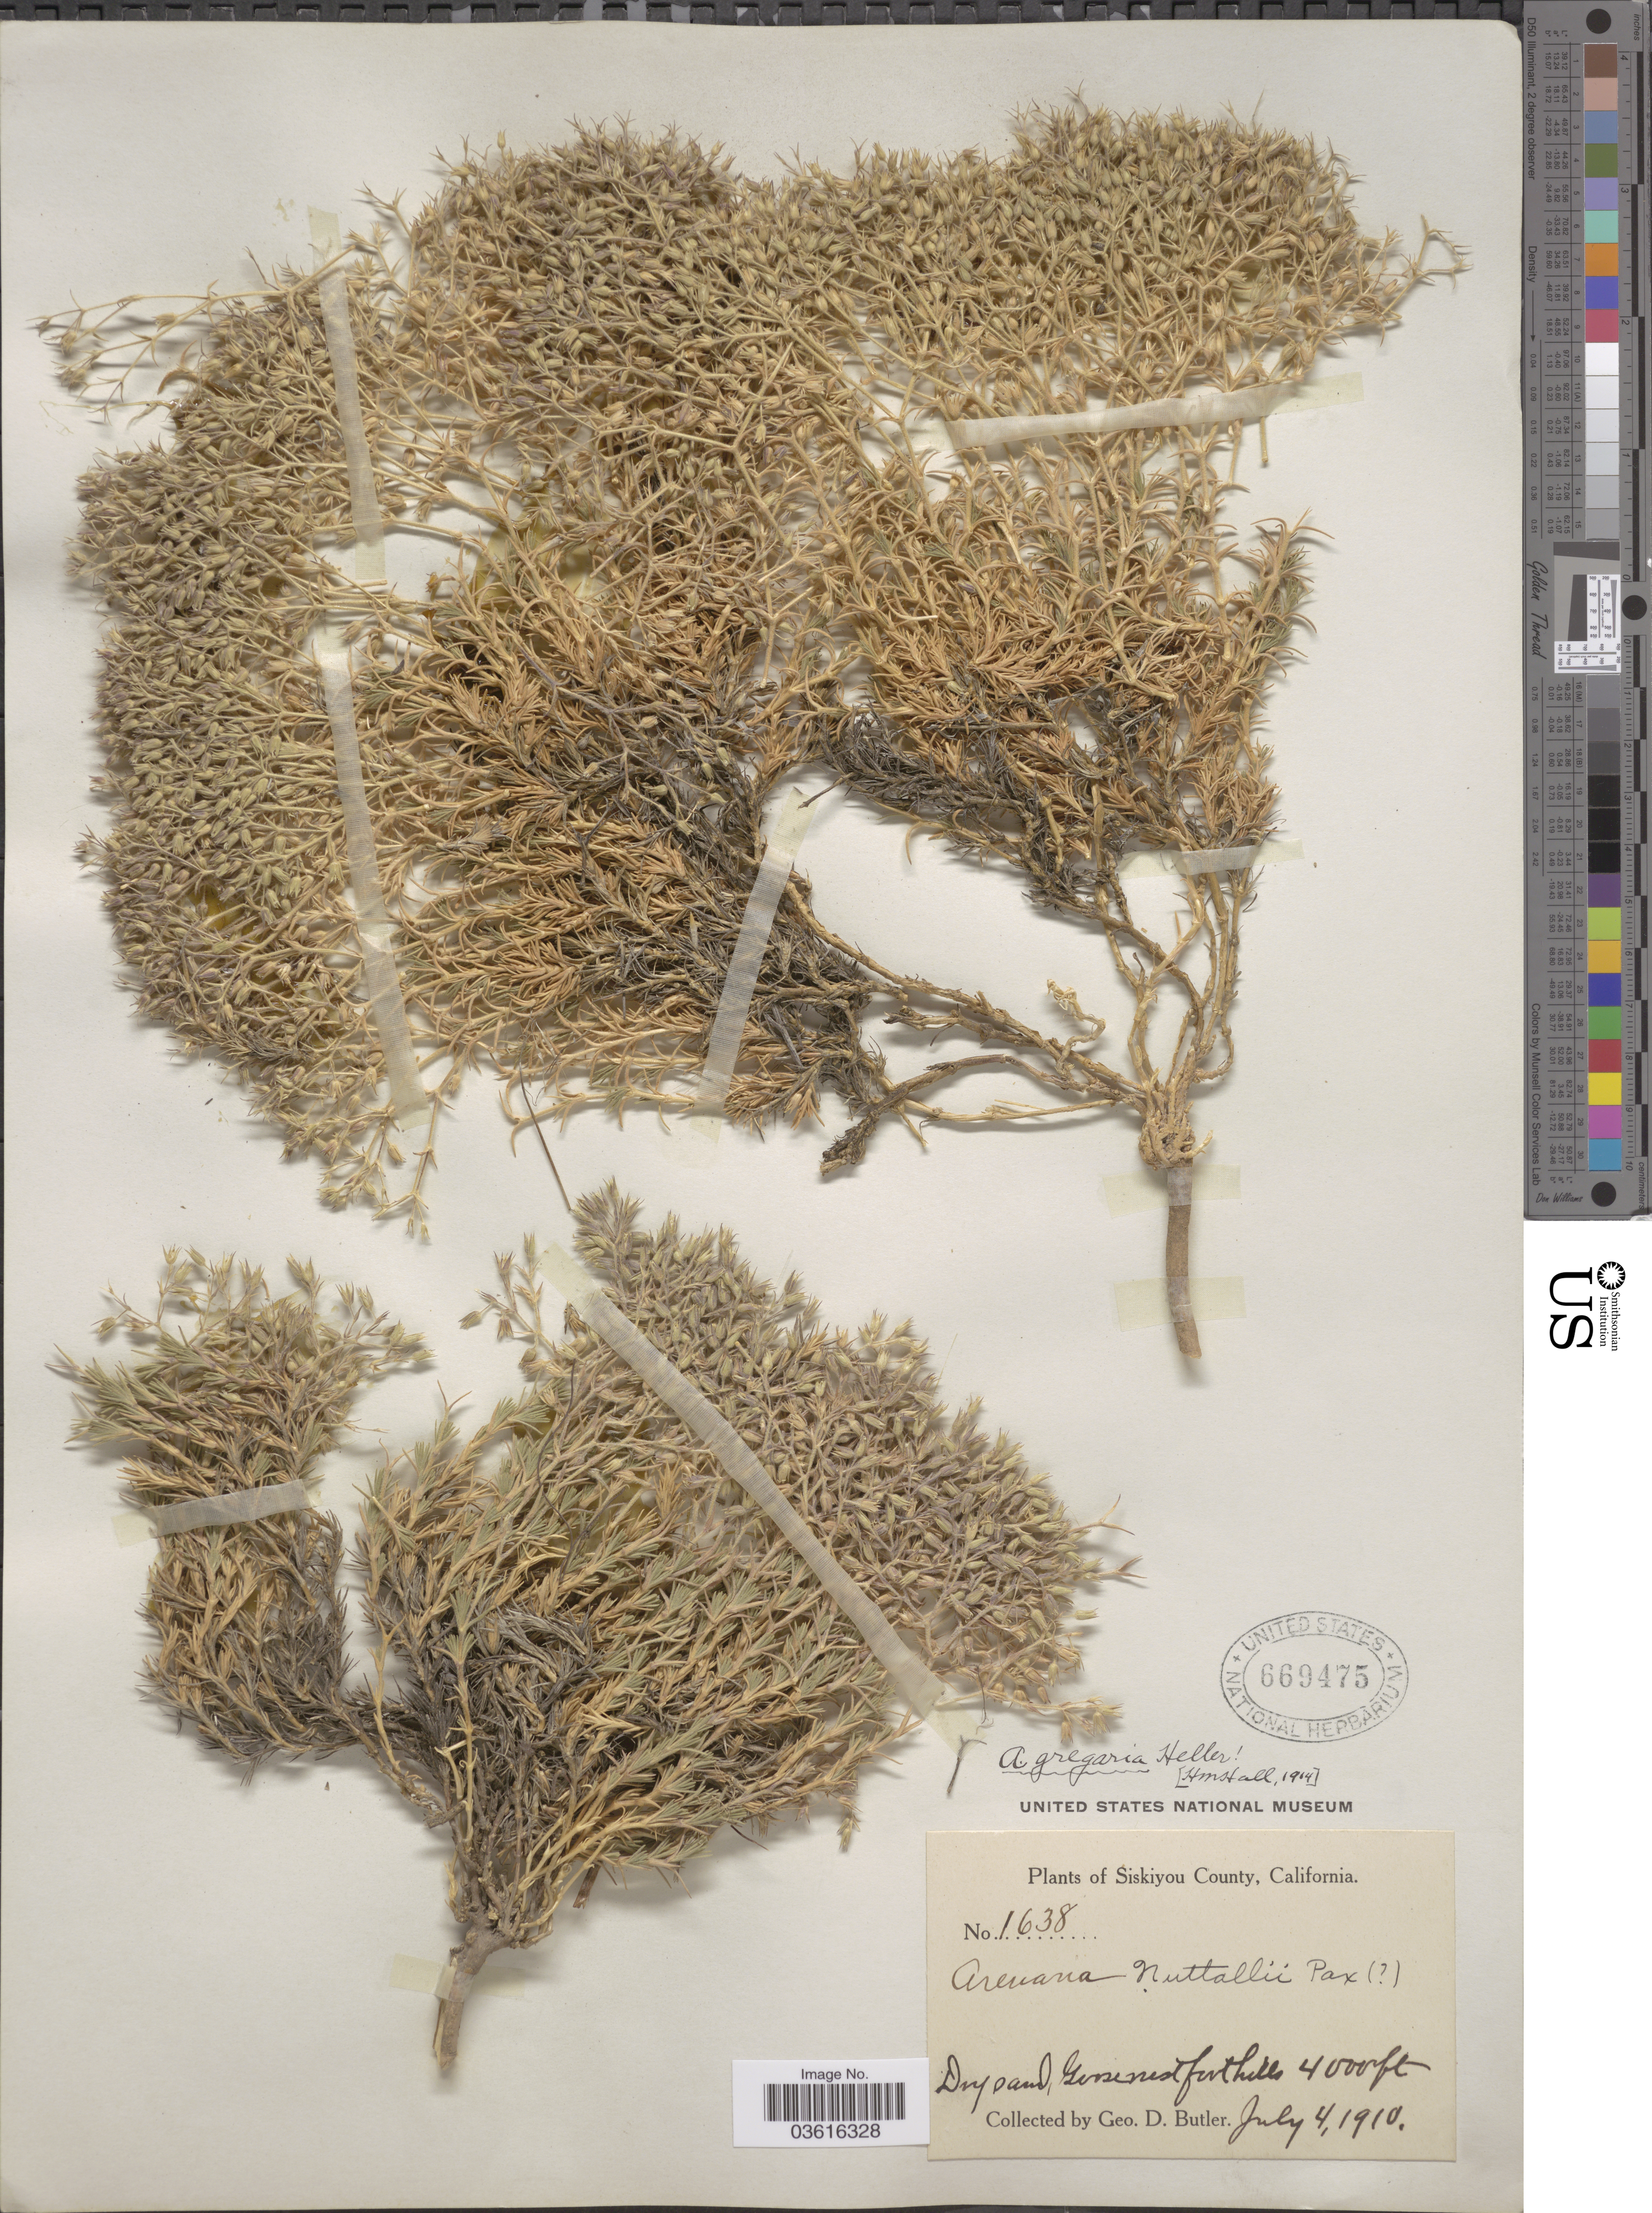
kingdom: Plantae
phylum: Tracheophyta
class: Magnoliopsida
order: Caryophyllales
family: Caryophyllaceae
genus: Minuartia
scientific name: Minuartia nuttallii subsp. gregaria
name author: (A. Heller) McNeill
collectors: G. D. Butler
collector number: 1638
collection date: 1910-07-04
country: United States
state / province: California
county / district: Siskiyou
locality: Siskiyou County. Dry sand, Goose nest foot hills.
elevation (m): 1219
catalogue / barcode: US 669475